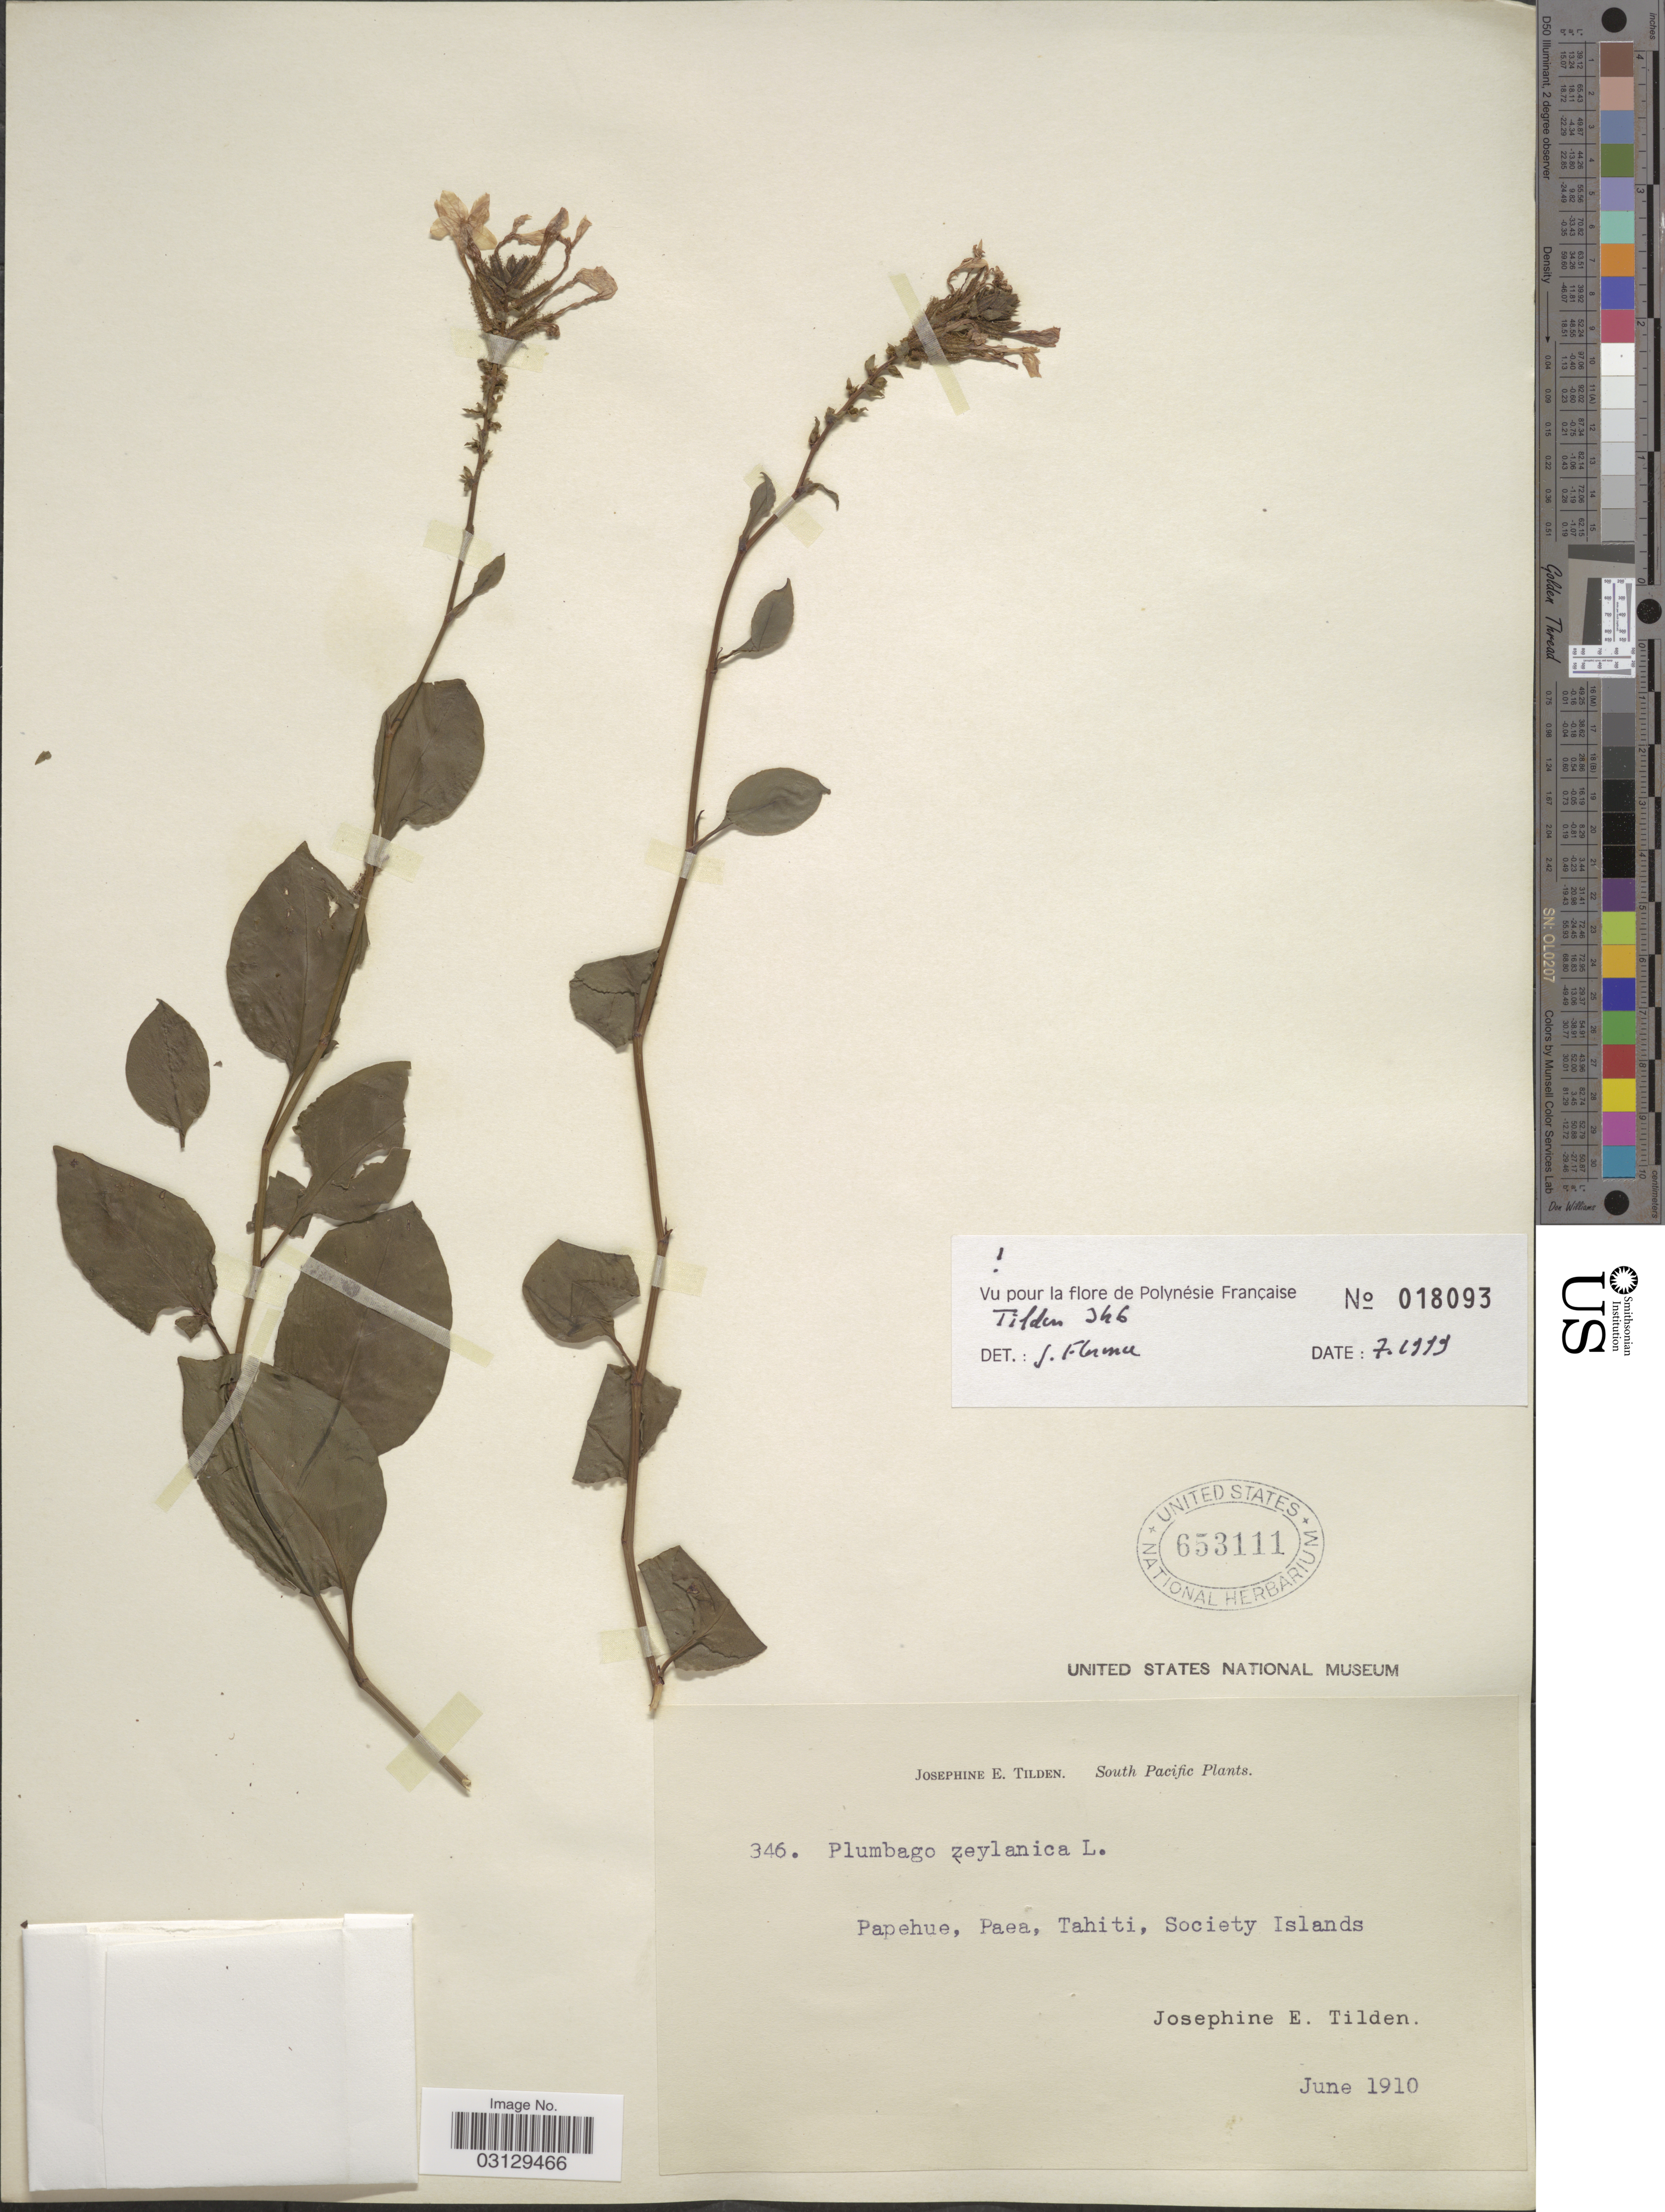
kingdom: Plantae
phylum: Tracheophyta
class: Magnoliopsida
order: Caryophyllales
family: Plumbaginaceae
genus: Plumbago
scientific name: Plumbago zeylanica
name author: L.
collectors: J. E. Tilden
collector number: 346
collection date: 1910-06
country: French Polynesia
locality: South Pacific. Papehue, Paea, Tahiti, Society Islands.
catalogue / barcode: US 653111